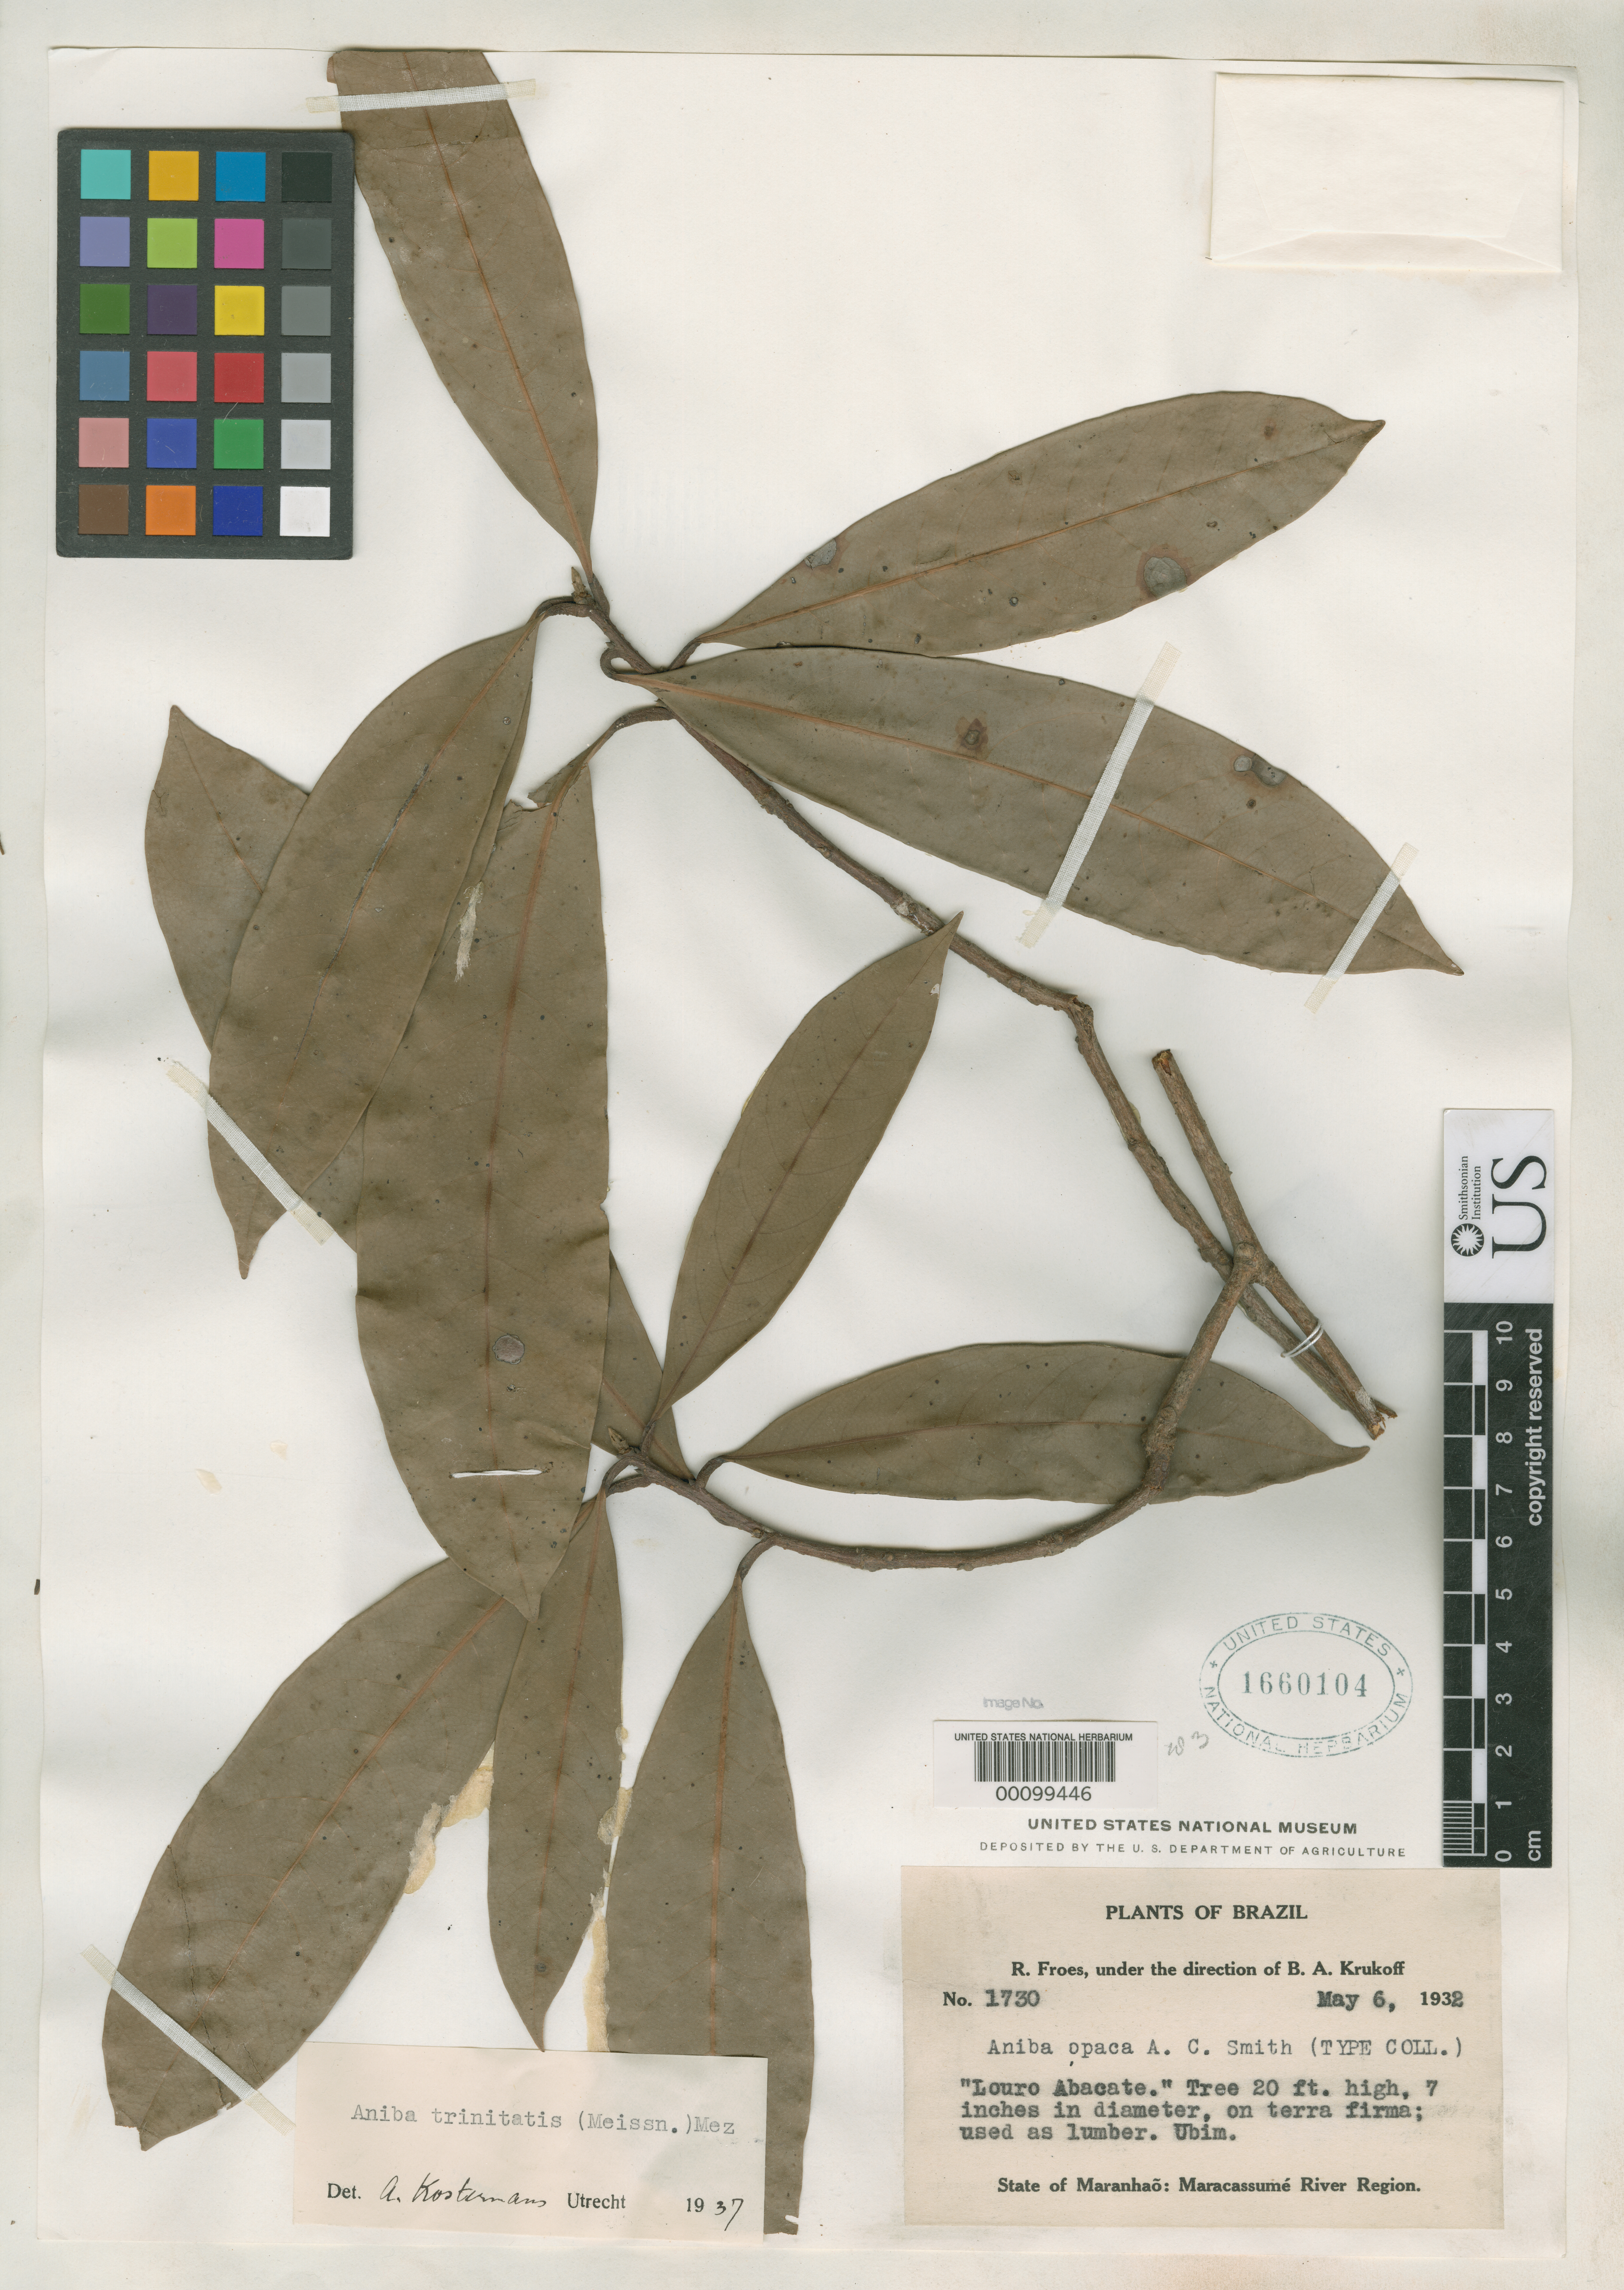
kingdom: Plantae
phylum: Tracheophyta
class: Magnoliopsida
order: Laurales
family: Lauraceae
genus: Aniba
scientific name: Aniba opaca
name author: A.C. Sm.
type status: Isotype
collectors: B. A. Krukoff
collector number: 1730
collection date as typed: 06 May 1932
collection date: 1932-05-06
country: Brazil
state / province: Maranhão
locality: Ubim, Maracassume River region.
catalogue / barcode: US 1660104